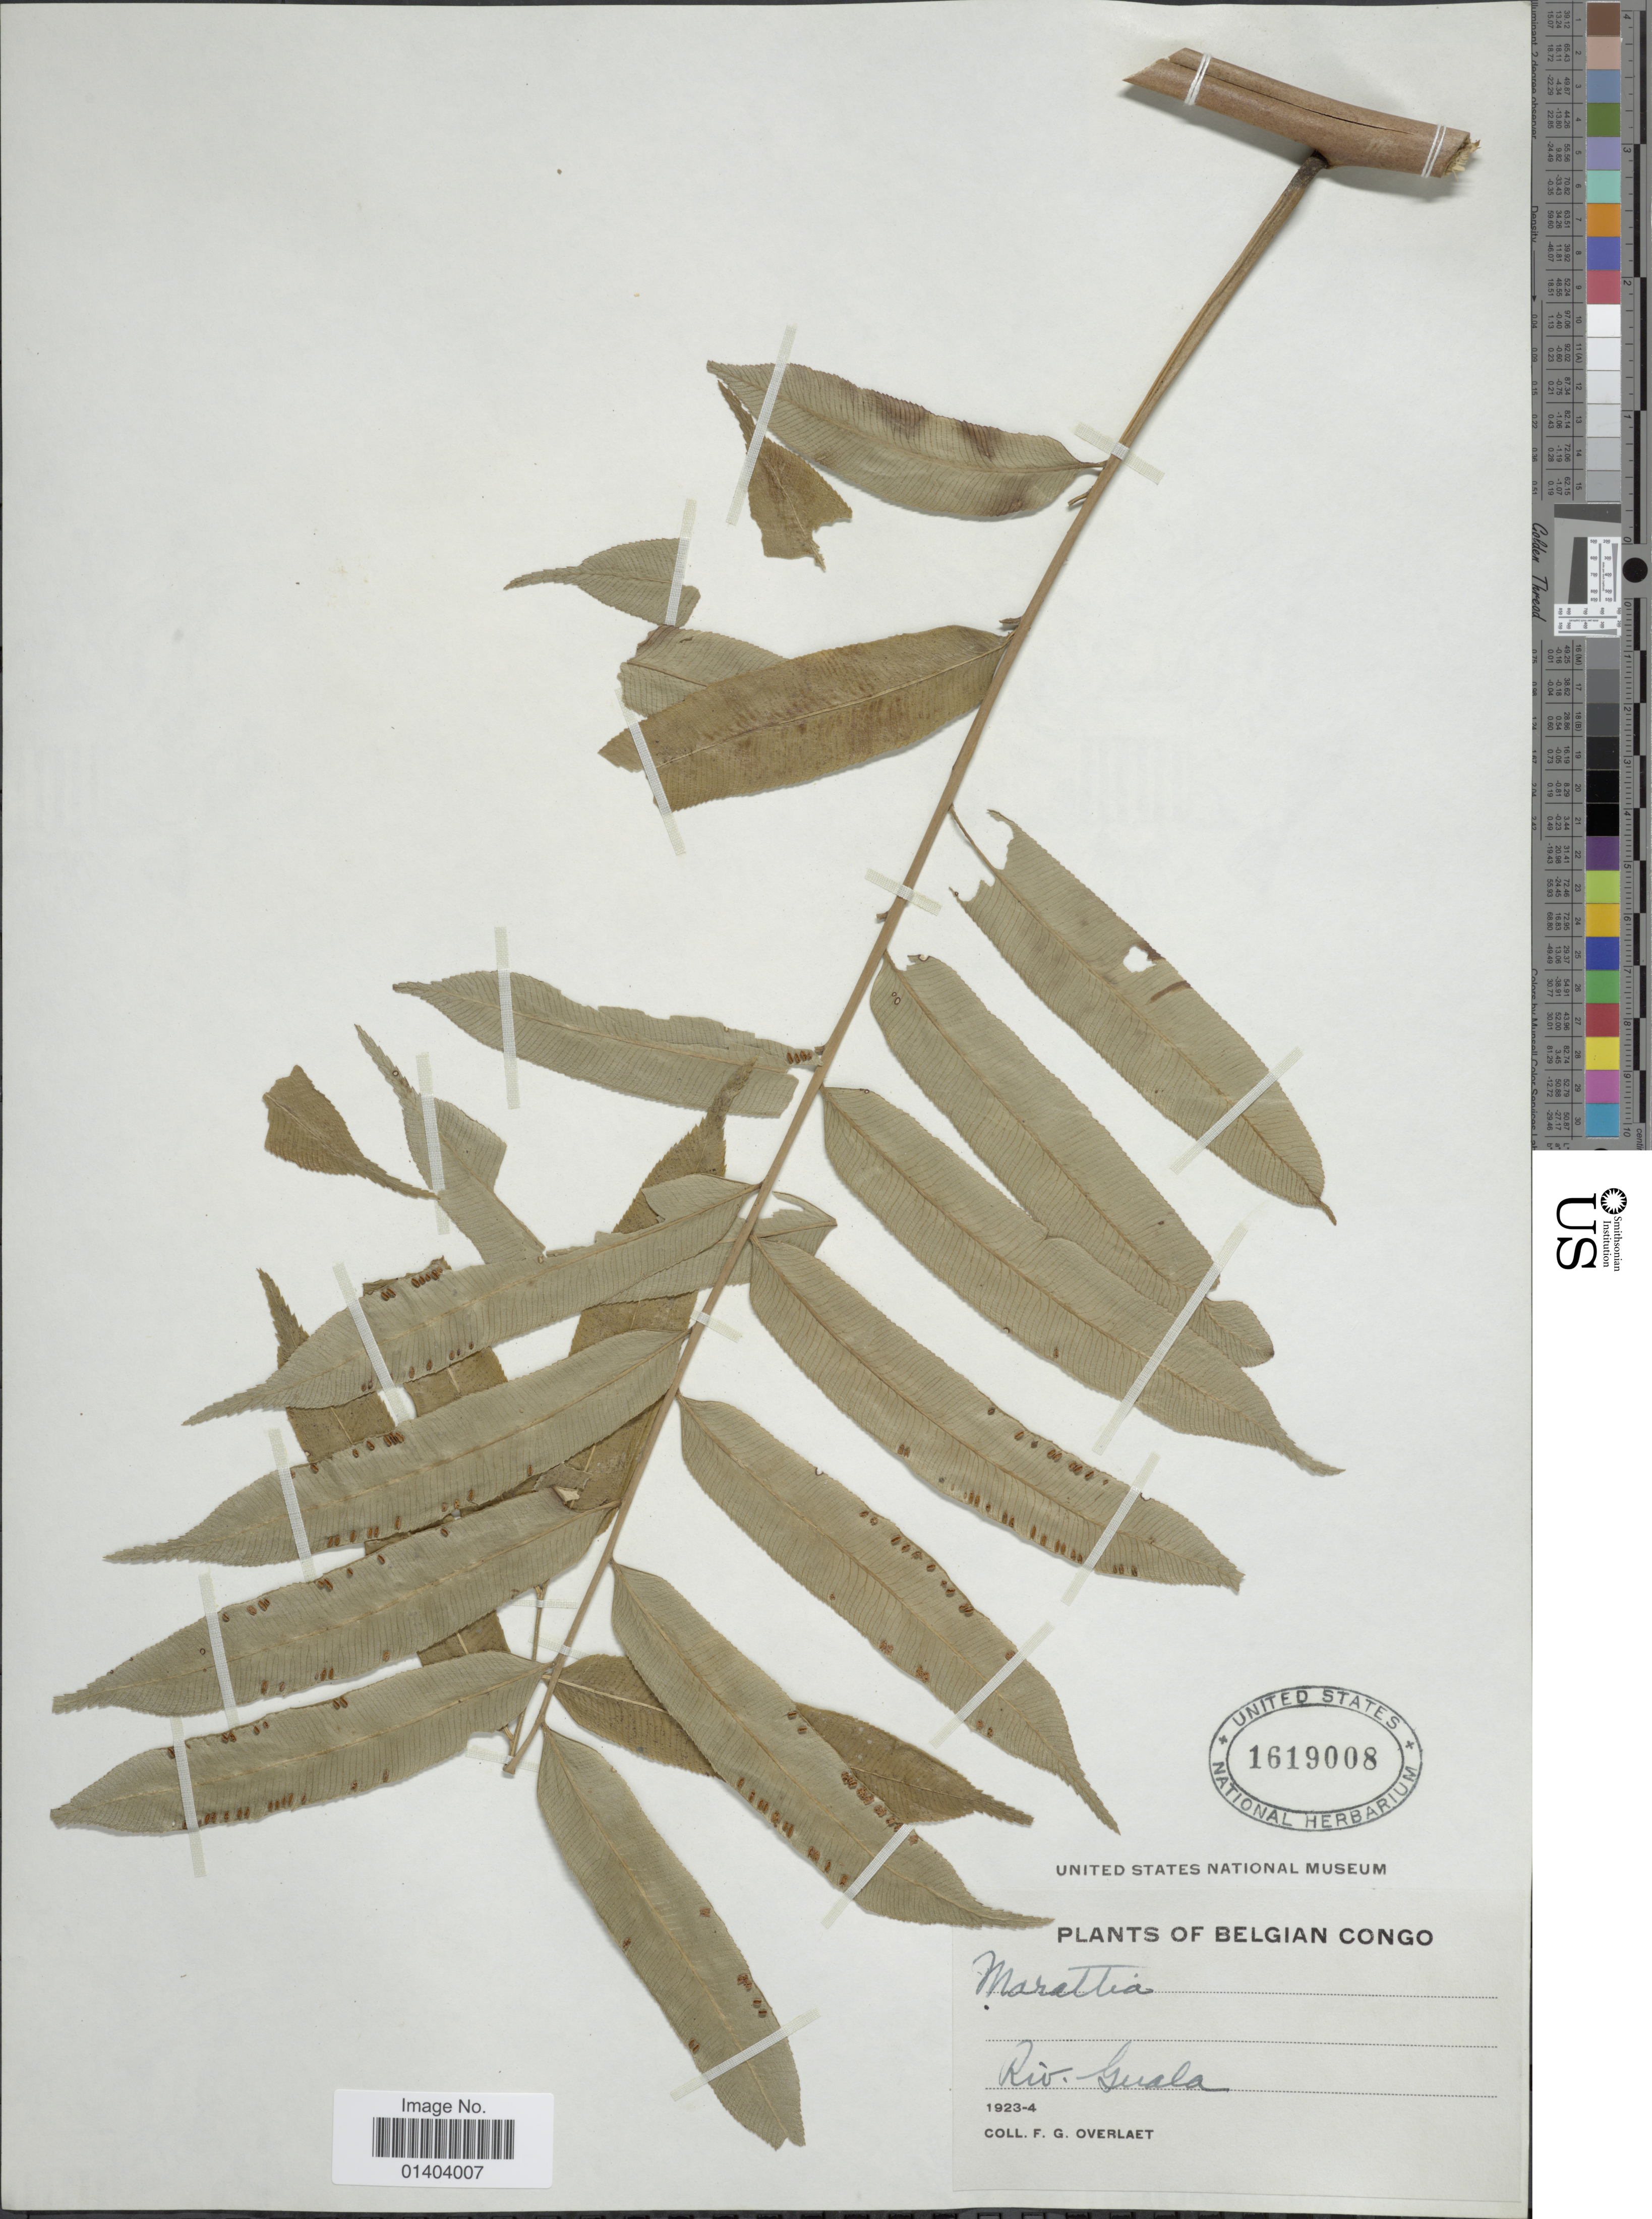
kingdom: Plantae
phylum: Tracheophyta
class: Polypodiopsida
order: Marattiales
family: Marattiaceae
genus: Ptisana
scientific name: Ptisana fraxinea var. salicifolia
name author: (Schrad.) Murdock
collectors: F. Overlaet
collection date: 1923/1924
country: Congo, Democratic Republic of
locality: Riv. Guala,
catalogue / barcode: US 1619008